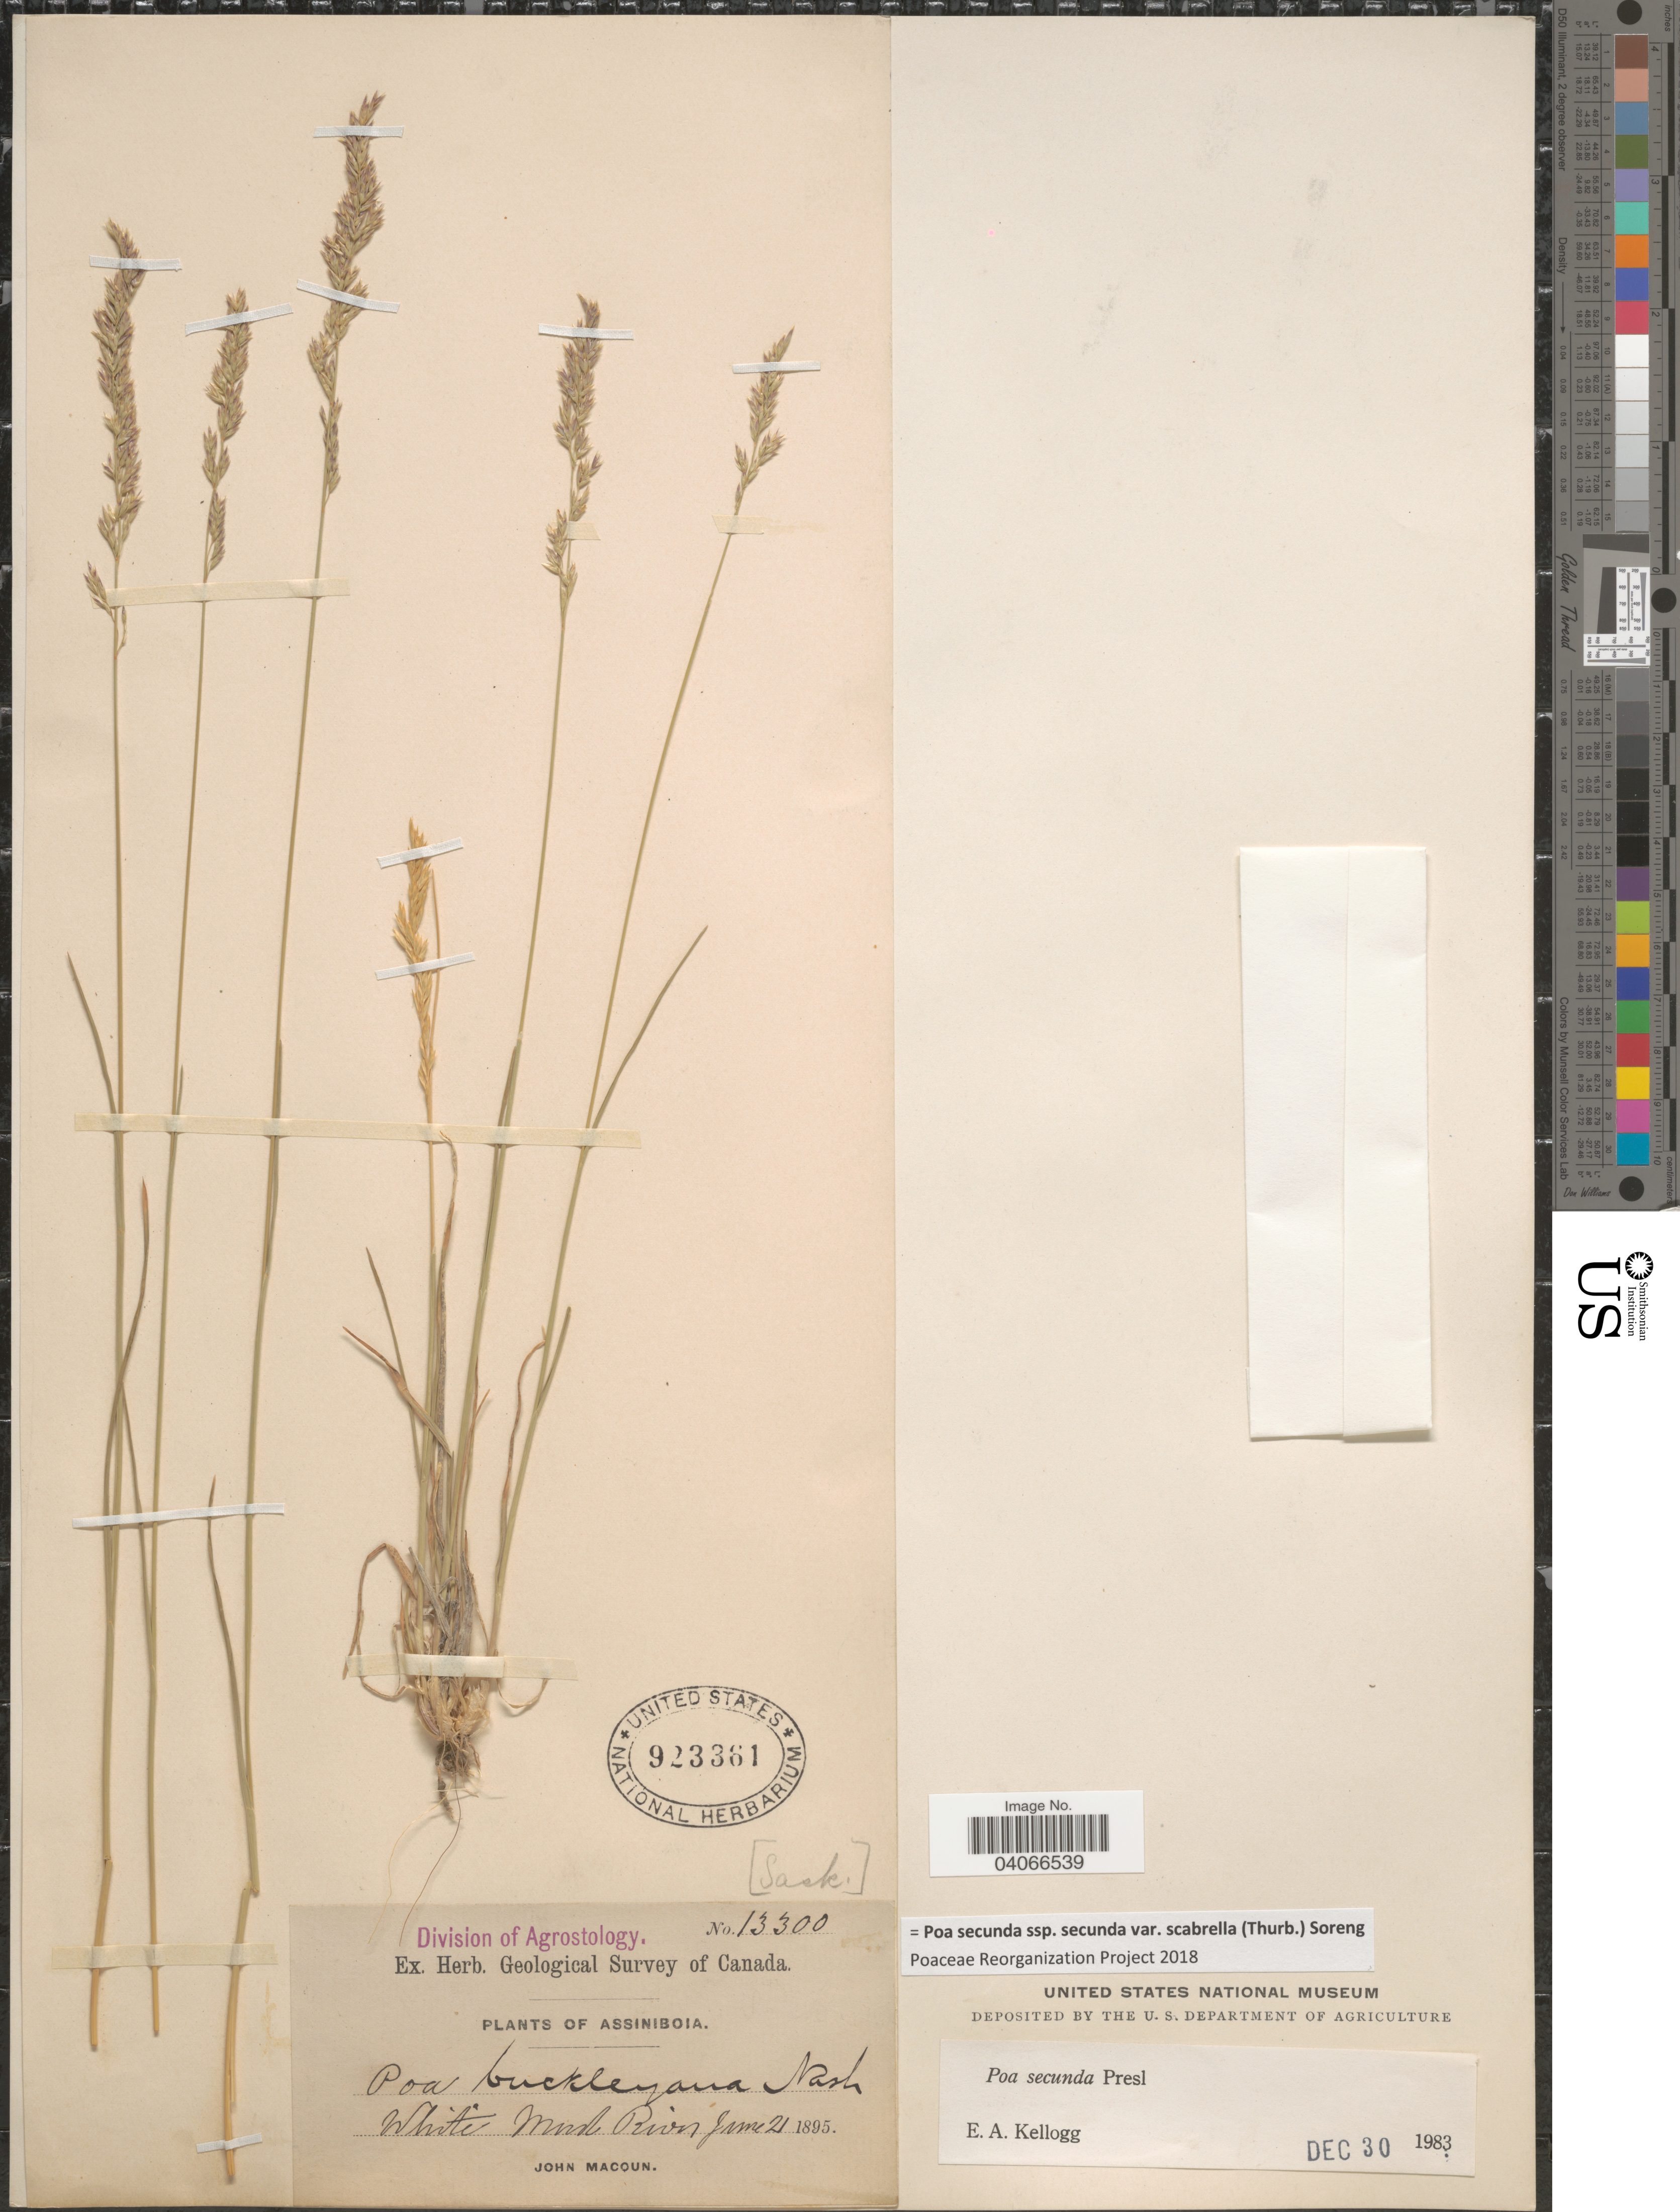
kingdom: Plantae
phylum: Tracheophyta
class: Liliopsida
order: Poales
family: Poaceae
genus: Poa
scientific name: Poa secunda subsp. secunda var. scabrella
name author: (Thurb.) Soreng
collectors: J. Macoun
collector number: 13300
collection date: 1895-06-21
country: Canada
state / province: Saskatchewan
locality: Herb. Geological Survey of Canada. Assiniboia. White Mud River.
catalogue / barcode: US 923361